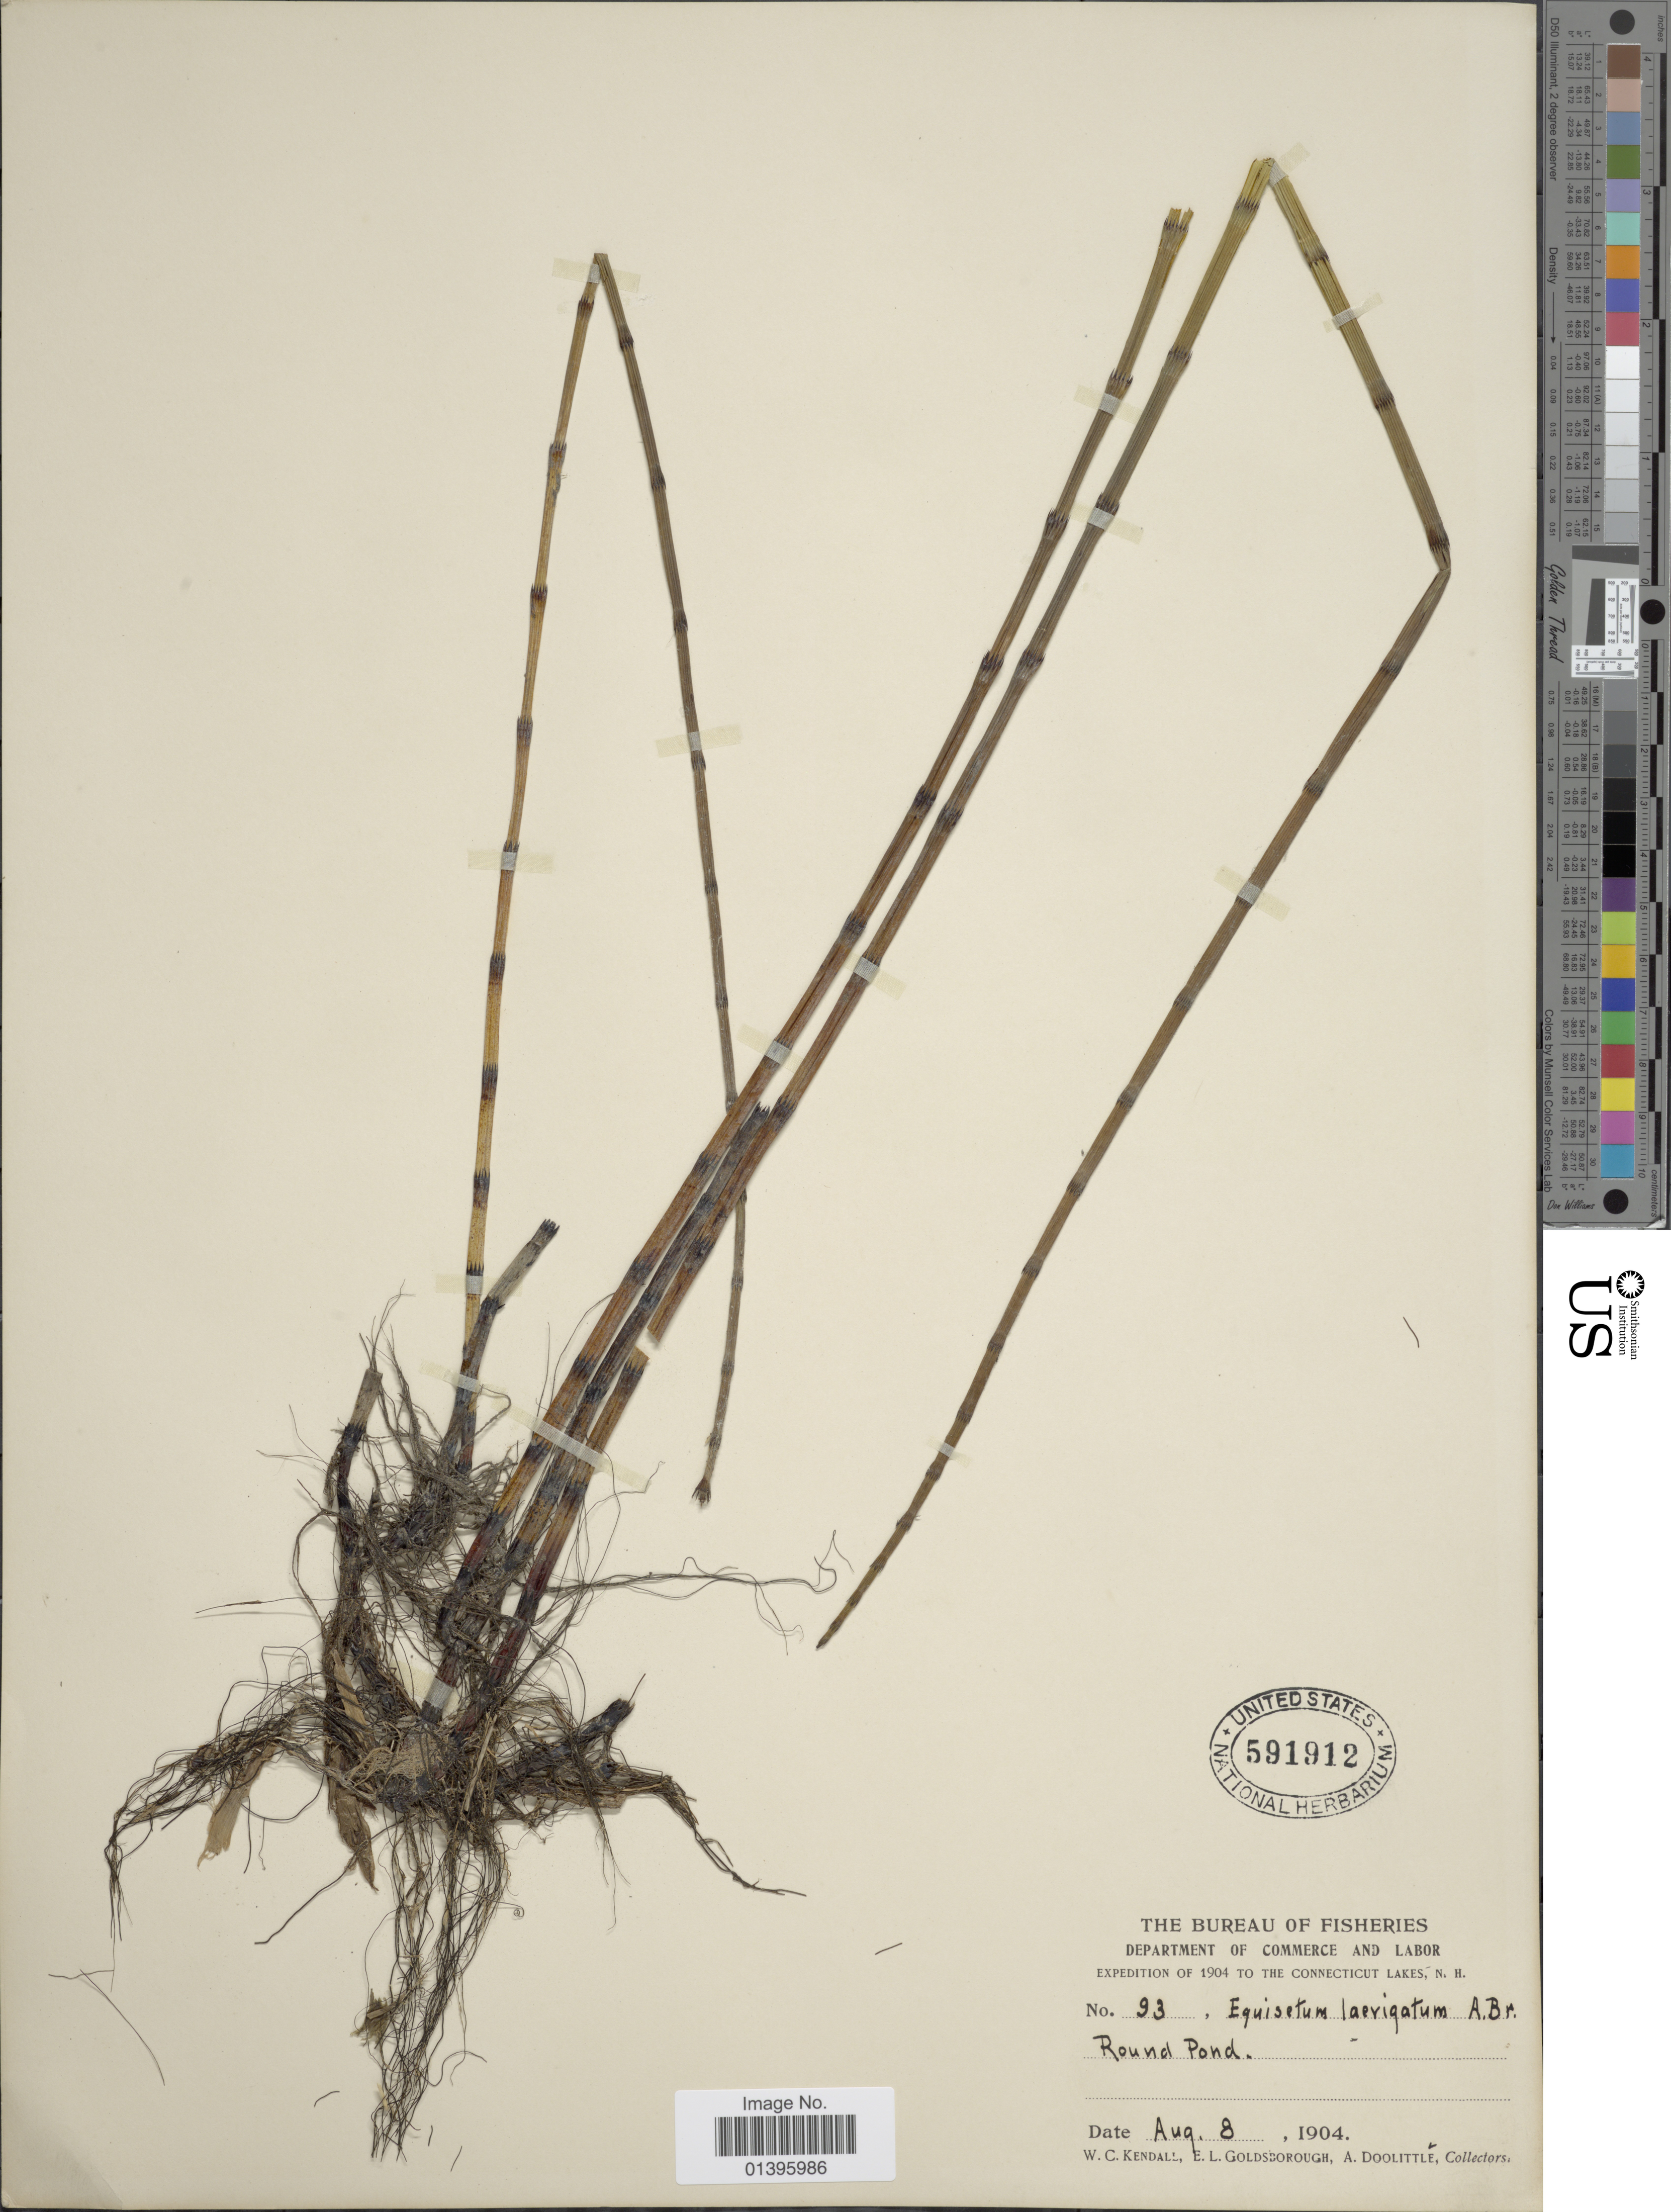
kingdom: Plantae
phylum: Tracheophyta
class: Polypodiopsida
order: Equisetales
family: Equisetaceae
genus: Equisetum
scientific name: Equisetum fluviatile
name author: L.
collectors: W. Kendall, E. Goldsborough & A. Doolittle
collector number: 93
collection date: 1904-08-08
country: United States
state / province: New Hampshire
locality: Round Pound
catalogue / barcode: US 591912